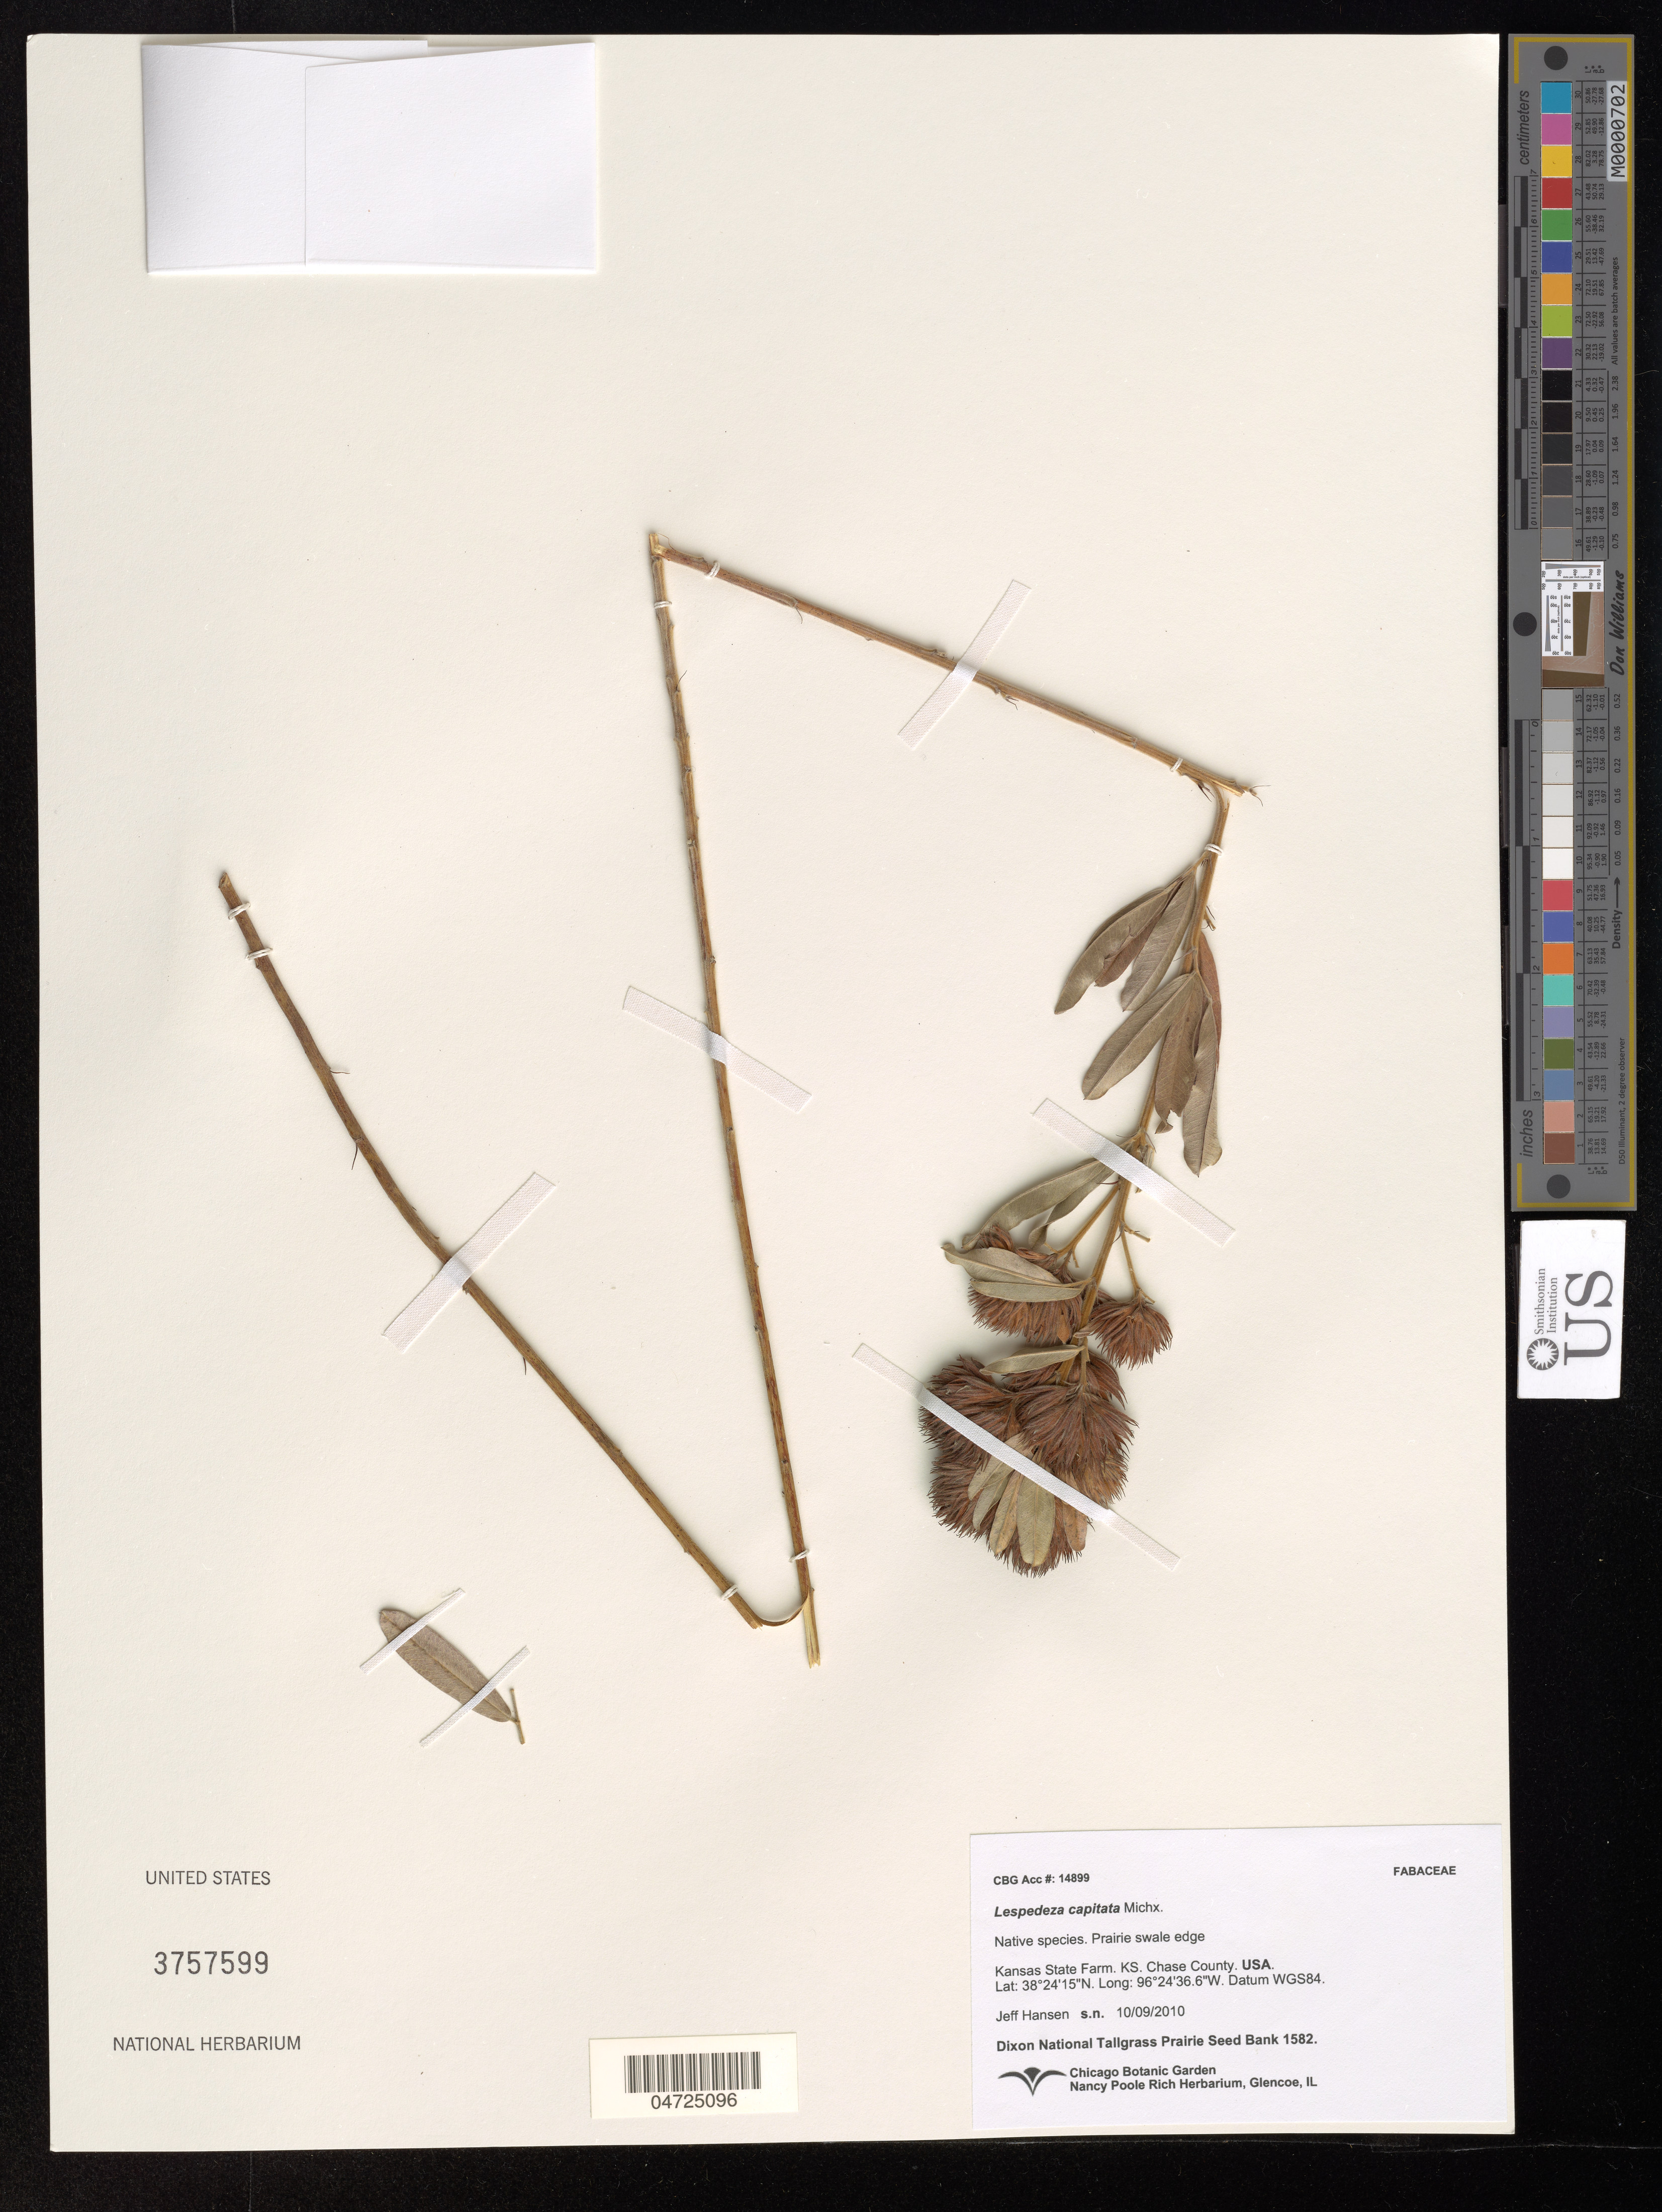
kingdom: Plantae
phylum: Tracheophyta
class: Magnoliopsida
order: Fabales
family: Fabaceae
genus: Lespedeza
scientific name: Lespedeza capitata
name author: Michx.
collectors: J. Hansen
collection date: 2010-10-09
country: United States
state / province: Kansas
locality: Kansas State Farm. KS. Chase County. Datum WGS84.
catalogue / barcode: US 3757599